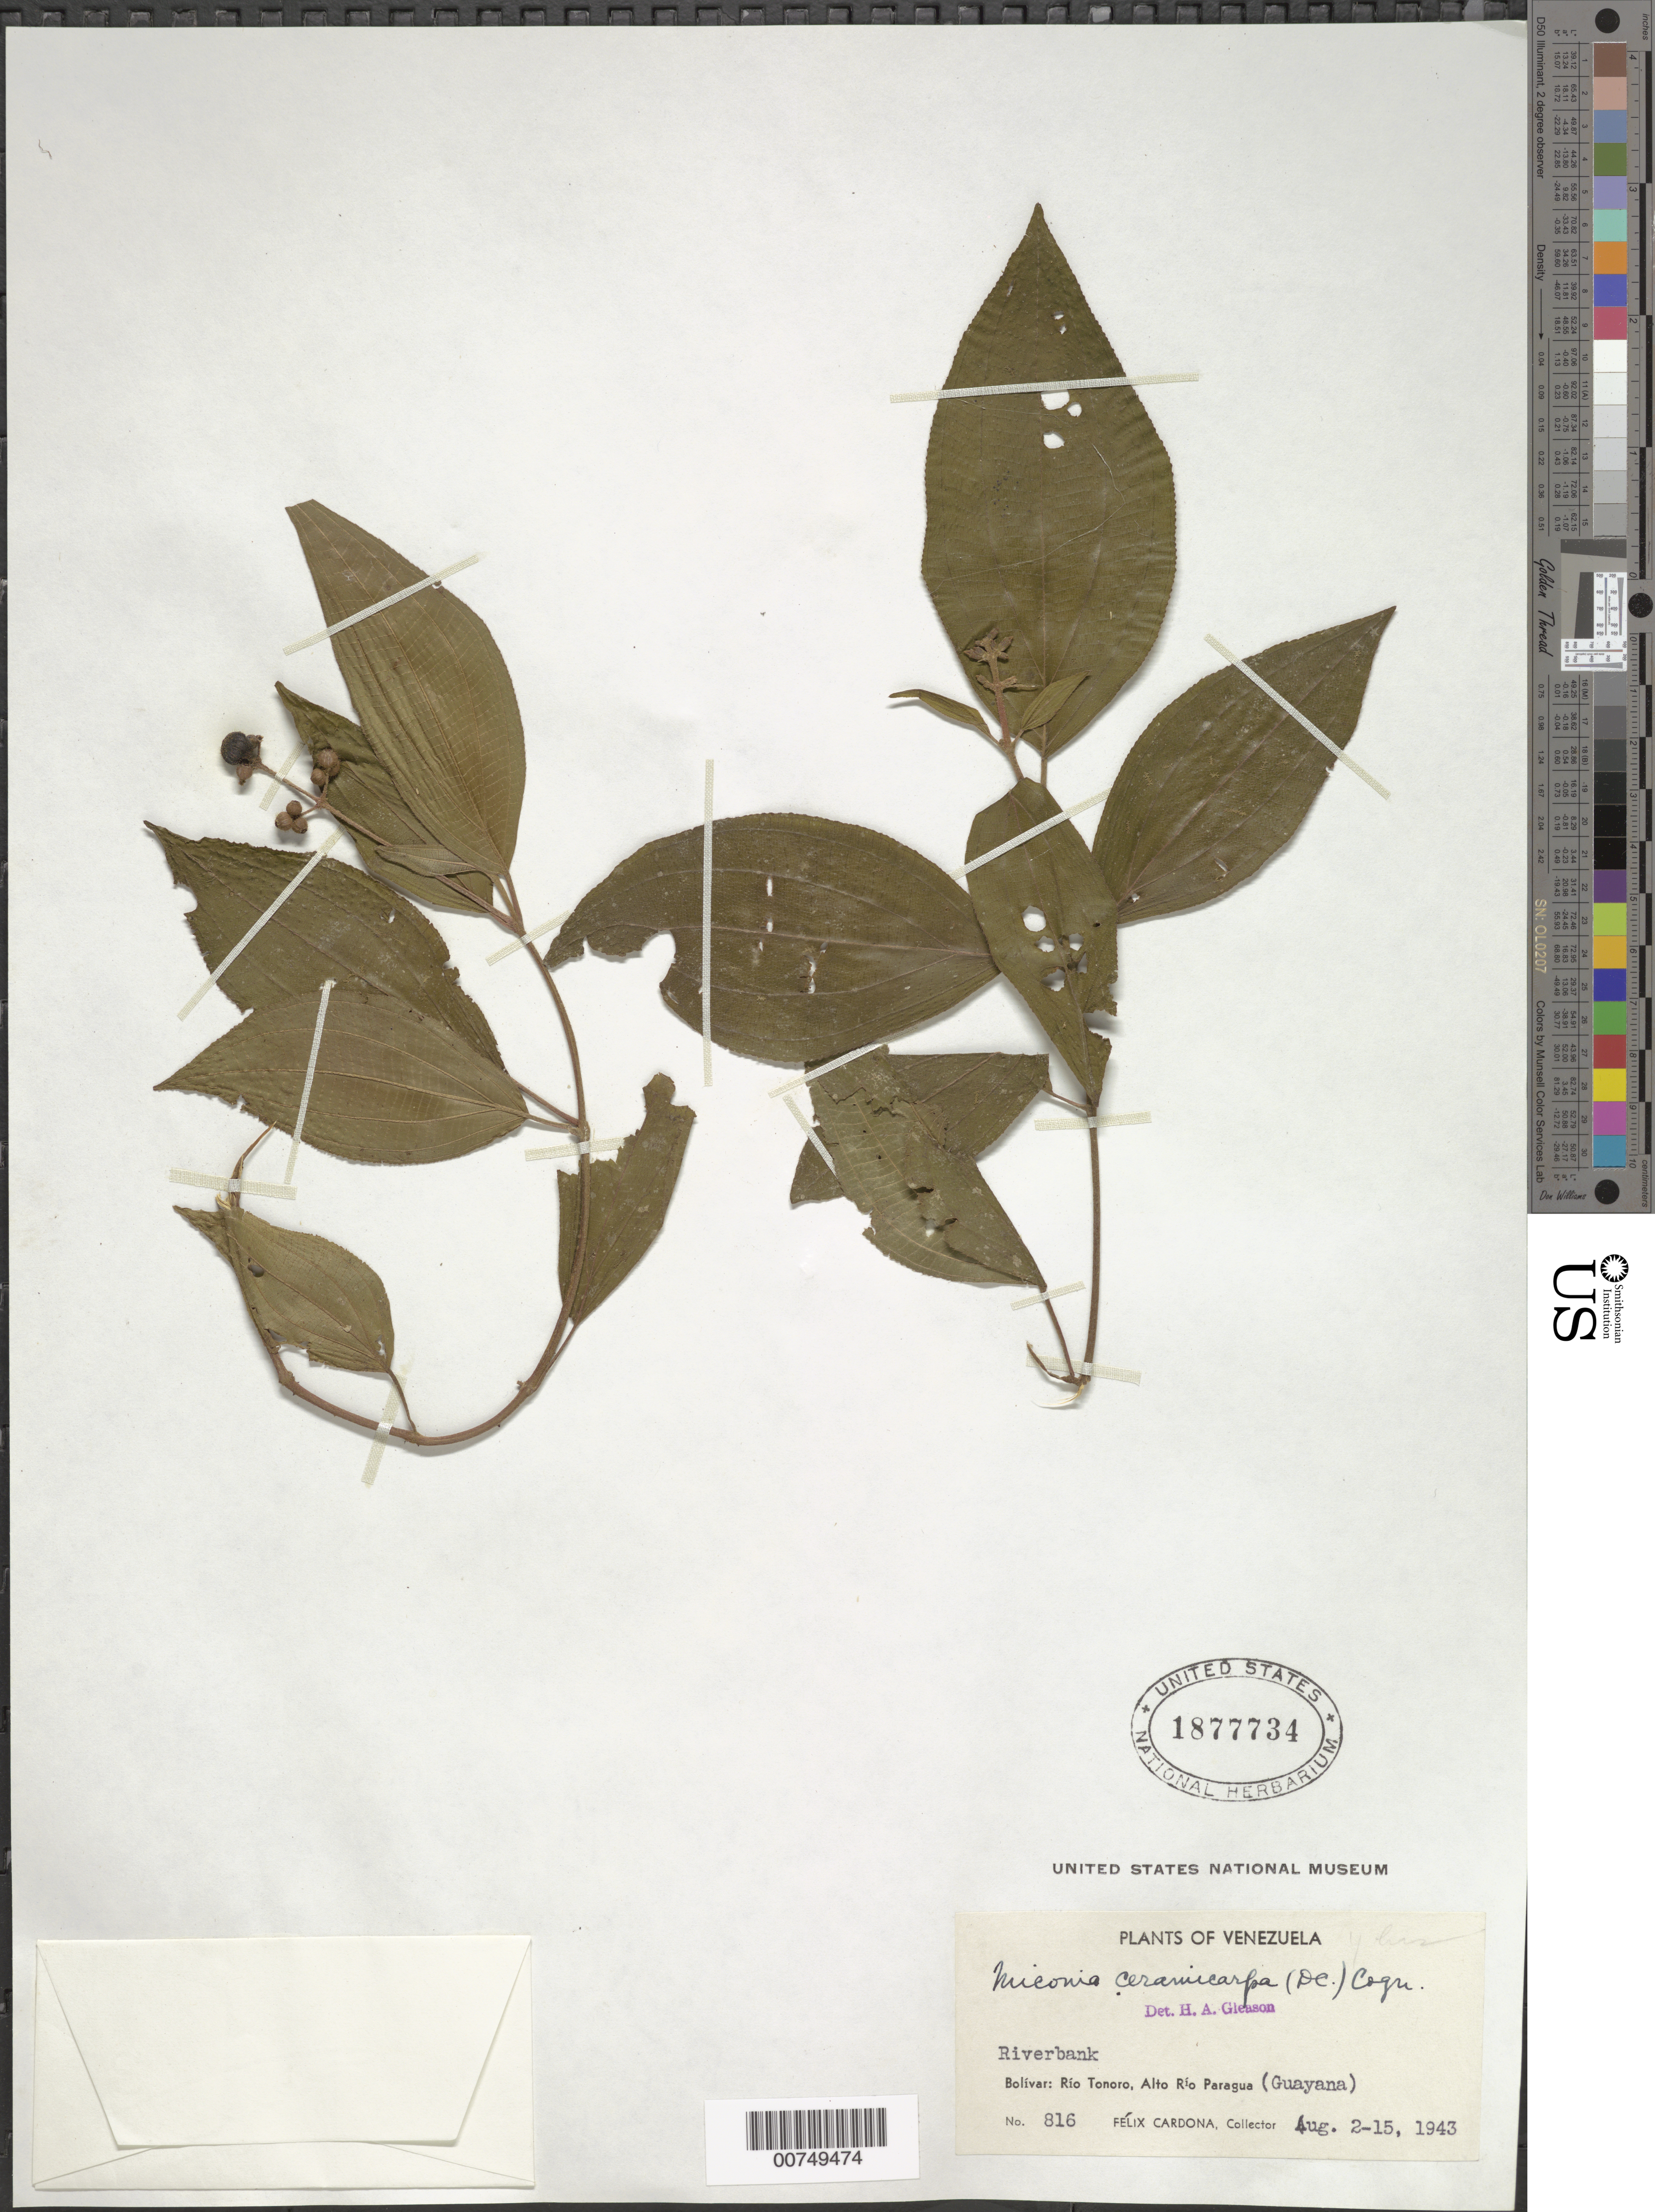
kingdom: Plantae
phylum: Tracheophyta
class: Magnoliopsida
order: Myrtales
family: Melastomataceae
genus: Miconia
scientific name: Miconia ceramicarpa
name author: (DC.) Cogn.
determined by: Gleason, H. A.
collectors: F. Cardona Puig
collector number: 816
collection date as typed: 2-Aug-43 to 15-Aug-43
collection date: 1943-08-02/1943-08-15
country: Venezuela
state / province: Bolívar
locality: Alto Río Paragua, Río Tonoro (Guayana)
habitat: Riverbank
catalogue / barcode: US 1877734